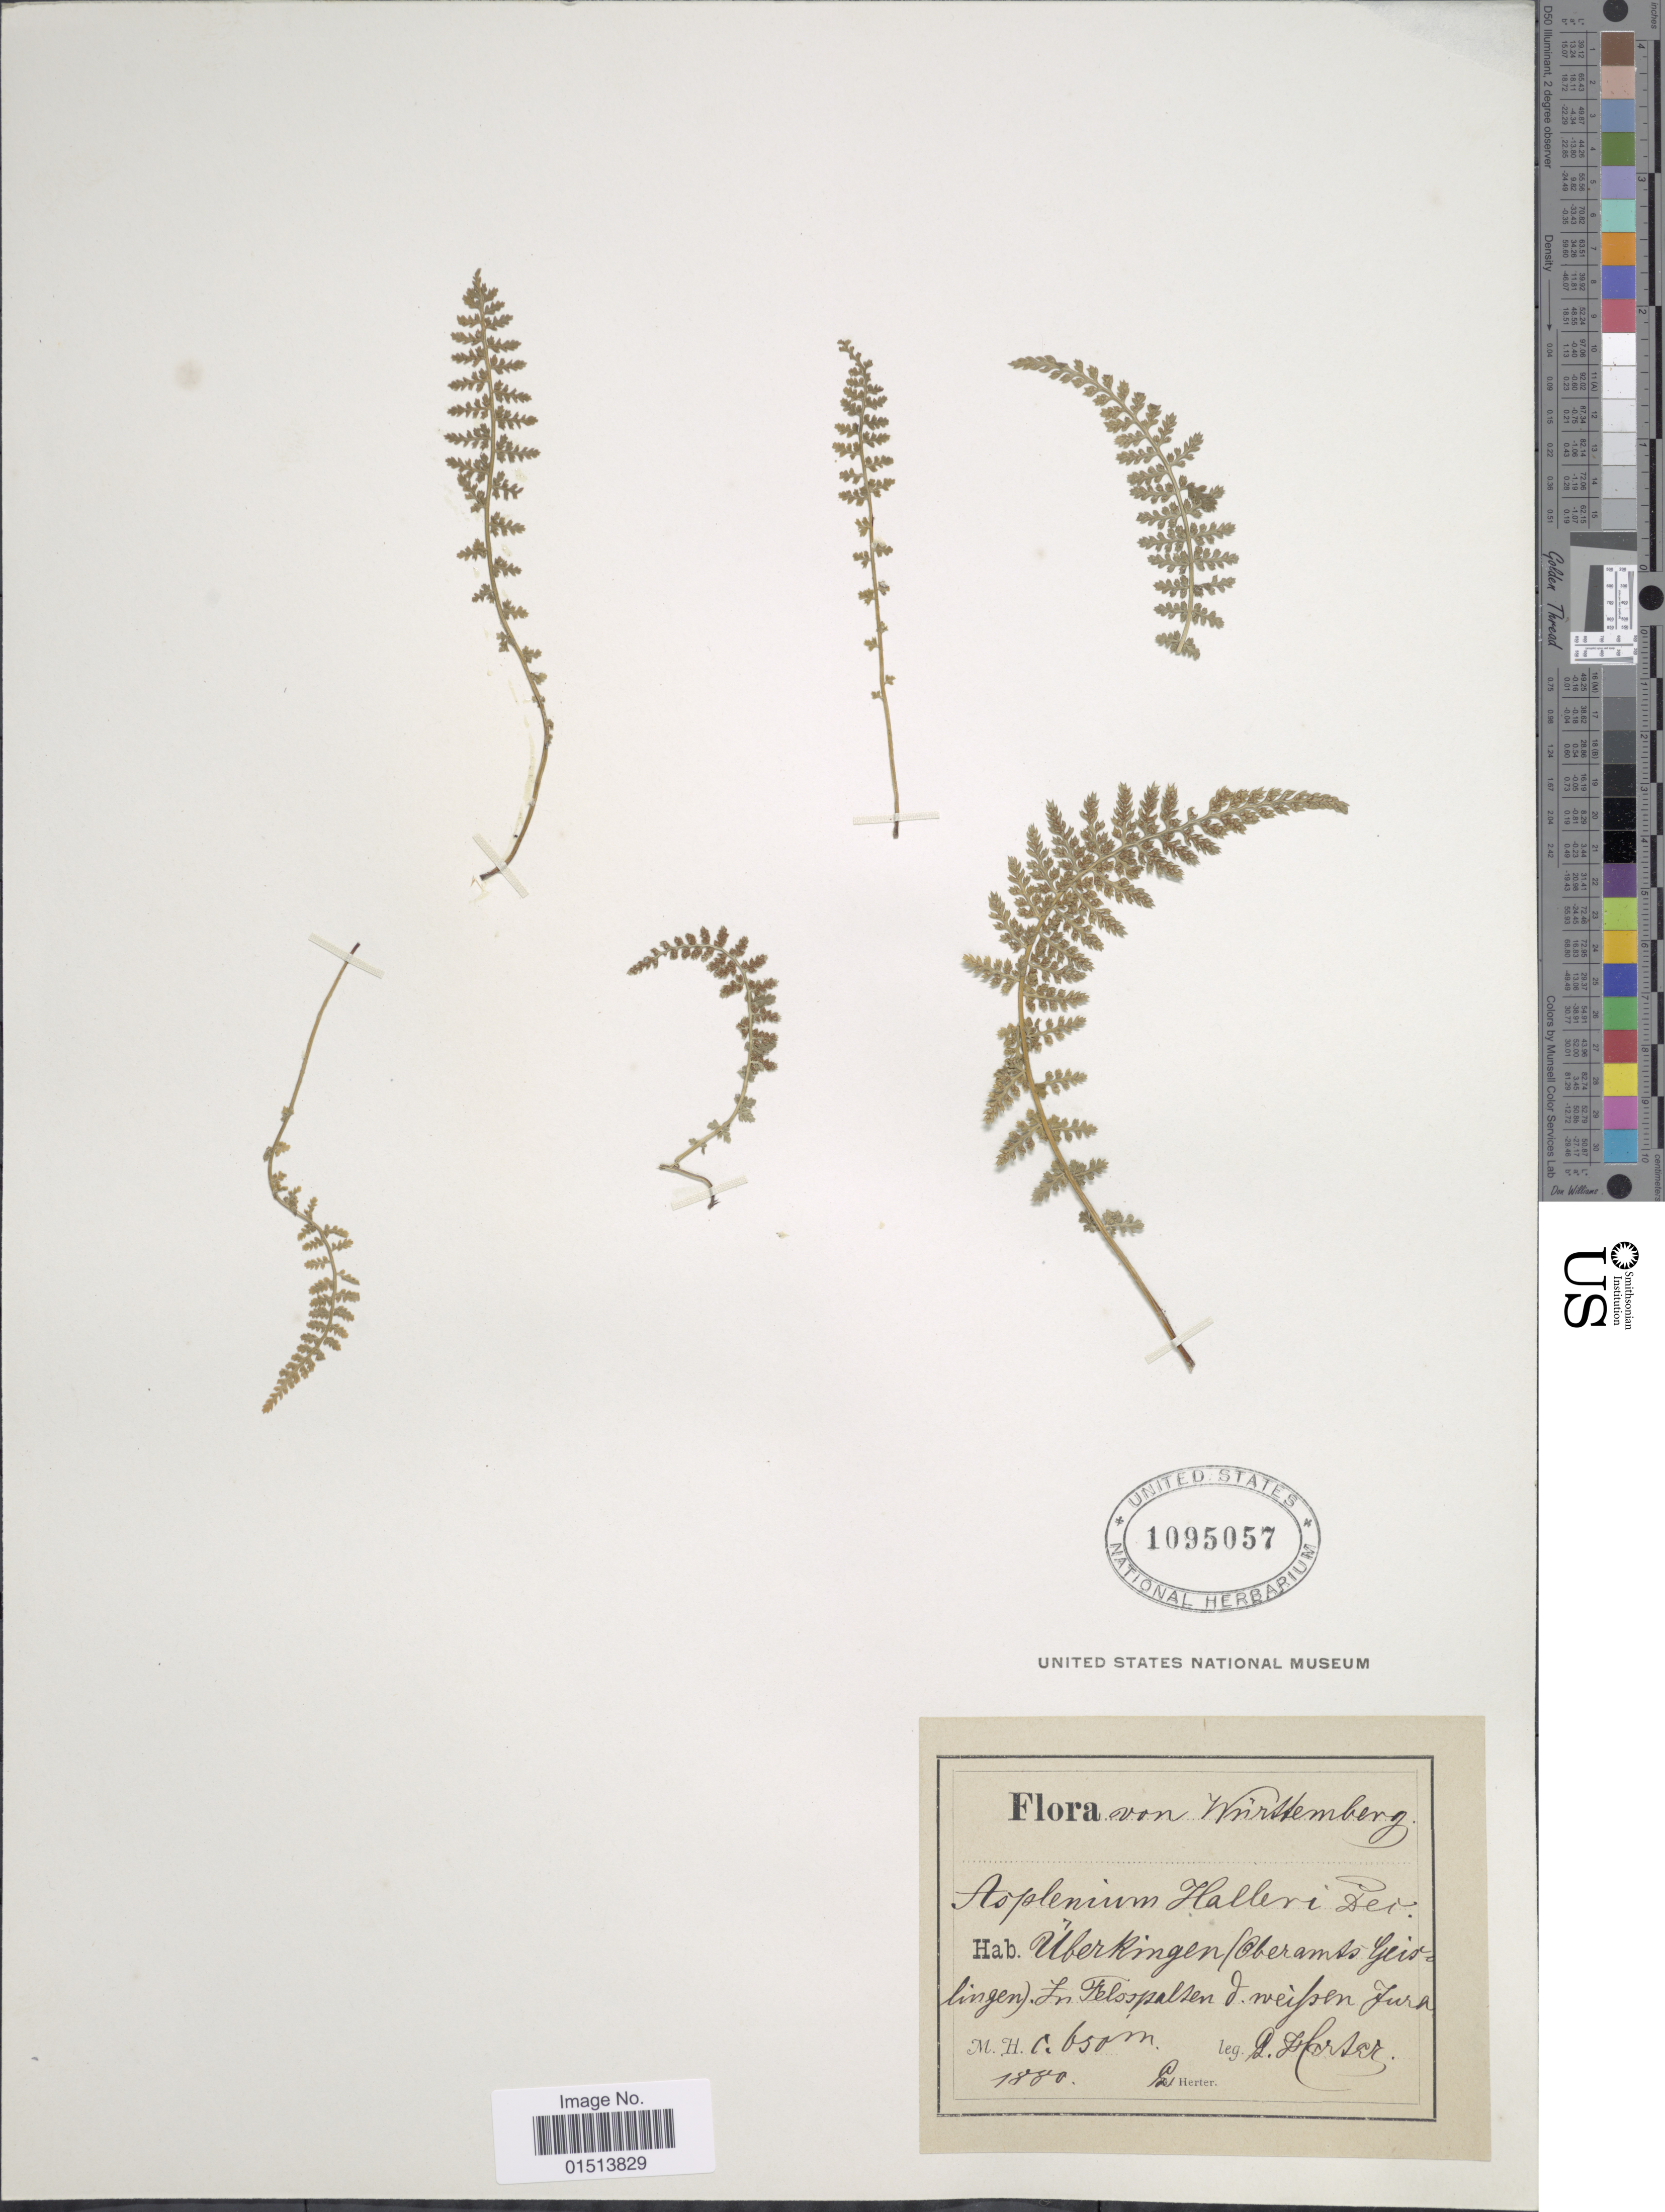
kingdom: Plantae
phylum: Tracheophyta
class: Polypodiopsida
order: Polypodiales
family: Aspleniaceae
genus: Asplenium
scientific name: Asplenium fontanum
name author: (L.) Bernh.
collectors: L. Herter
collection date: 1880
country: Germany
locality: Wirtemberg, Uberkingen (Oberamts Geistelingen), in felsspalsen d. weifsen Jura). [interpreted]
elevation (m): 650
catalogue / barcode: US 1095057